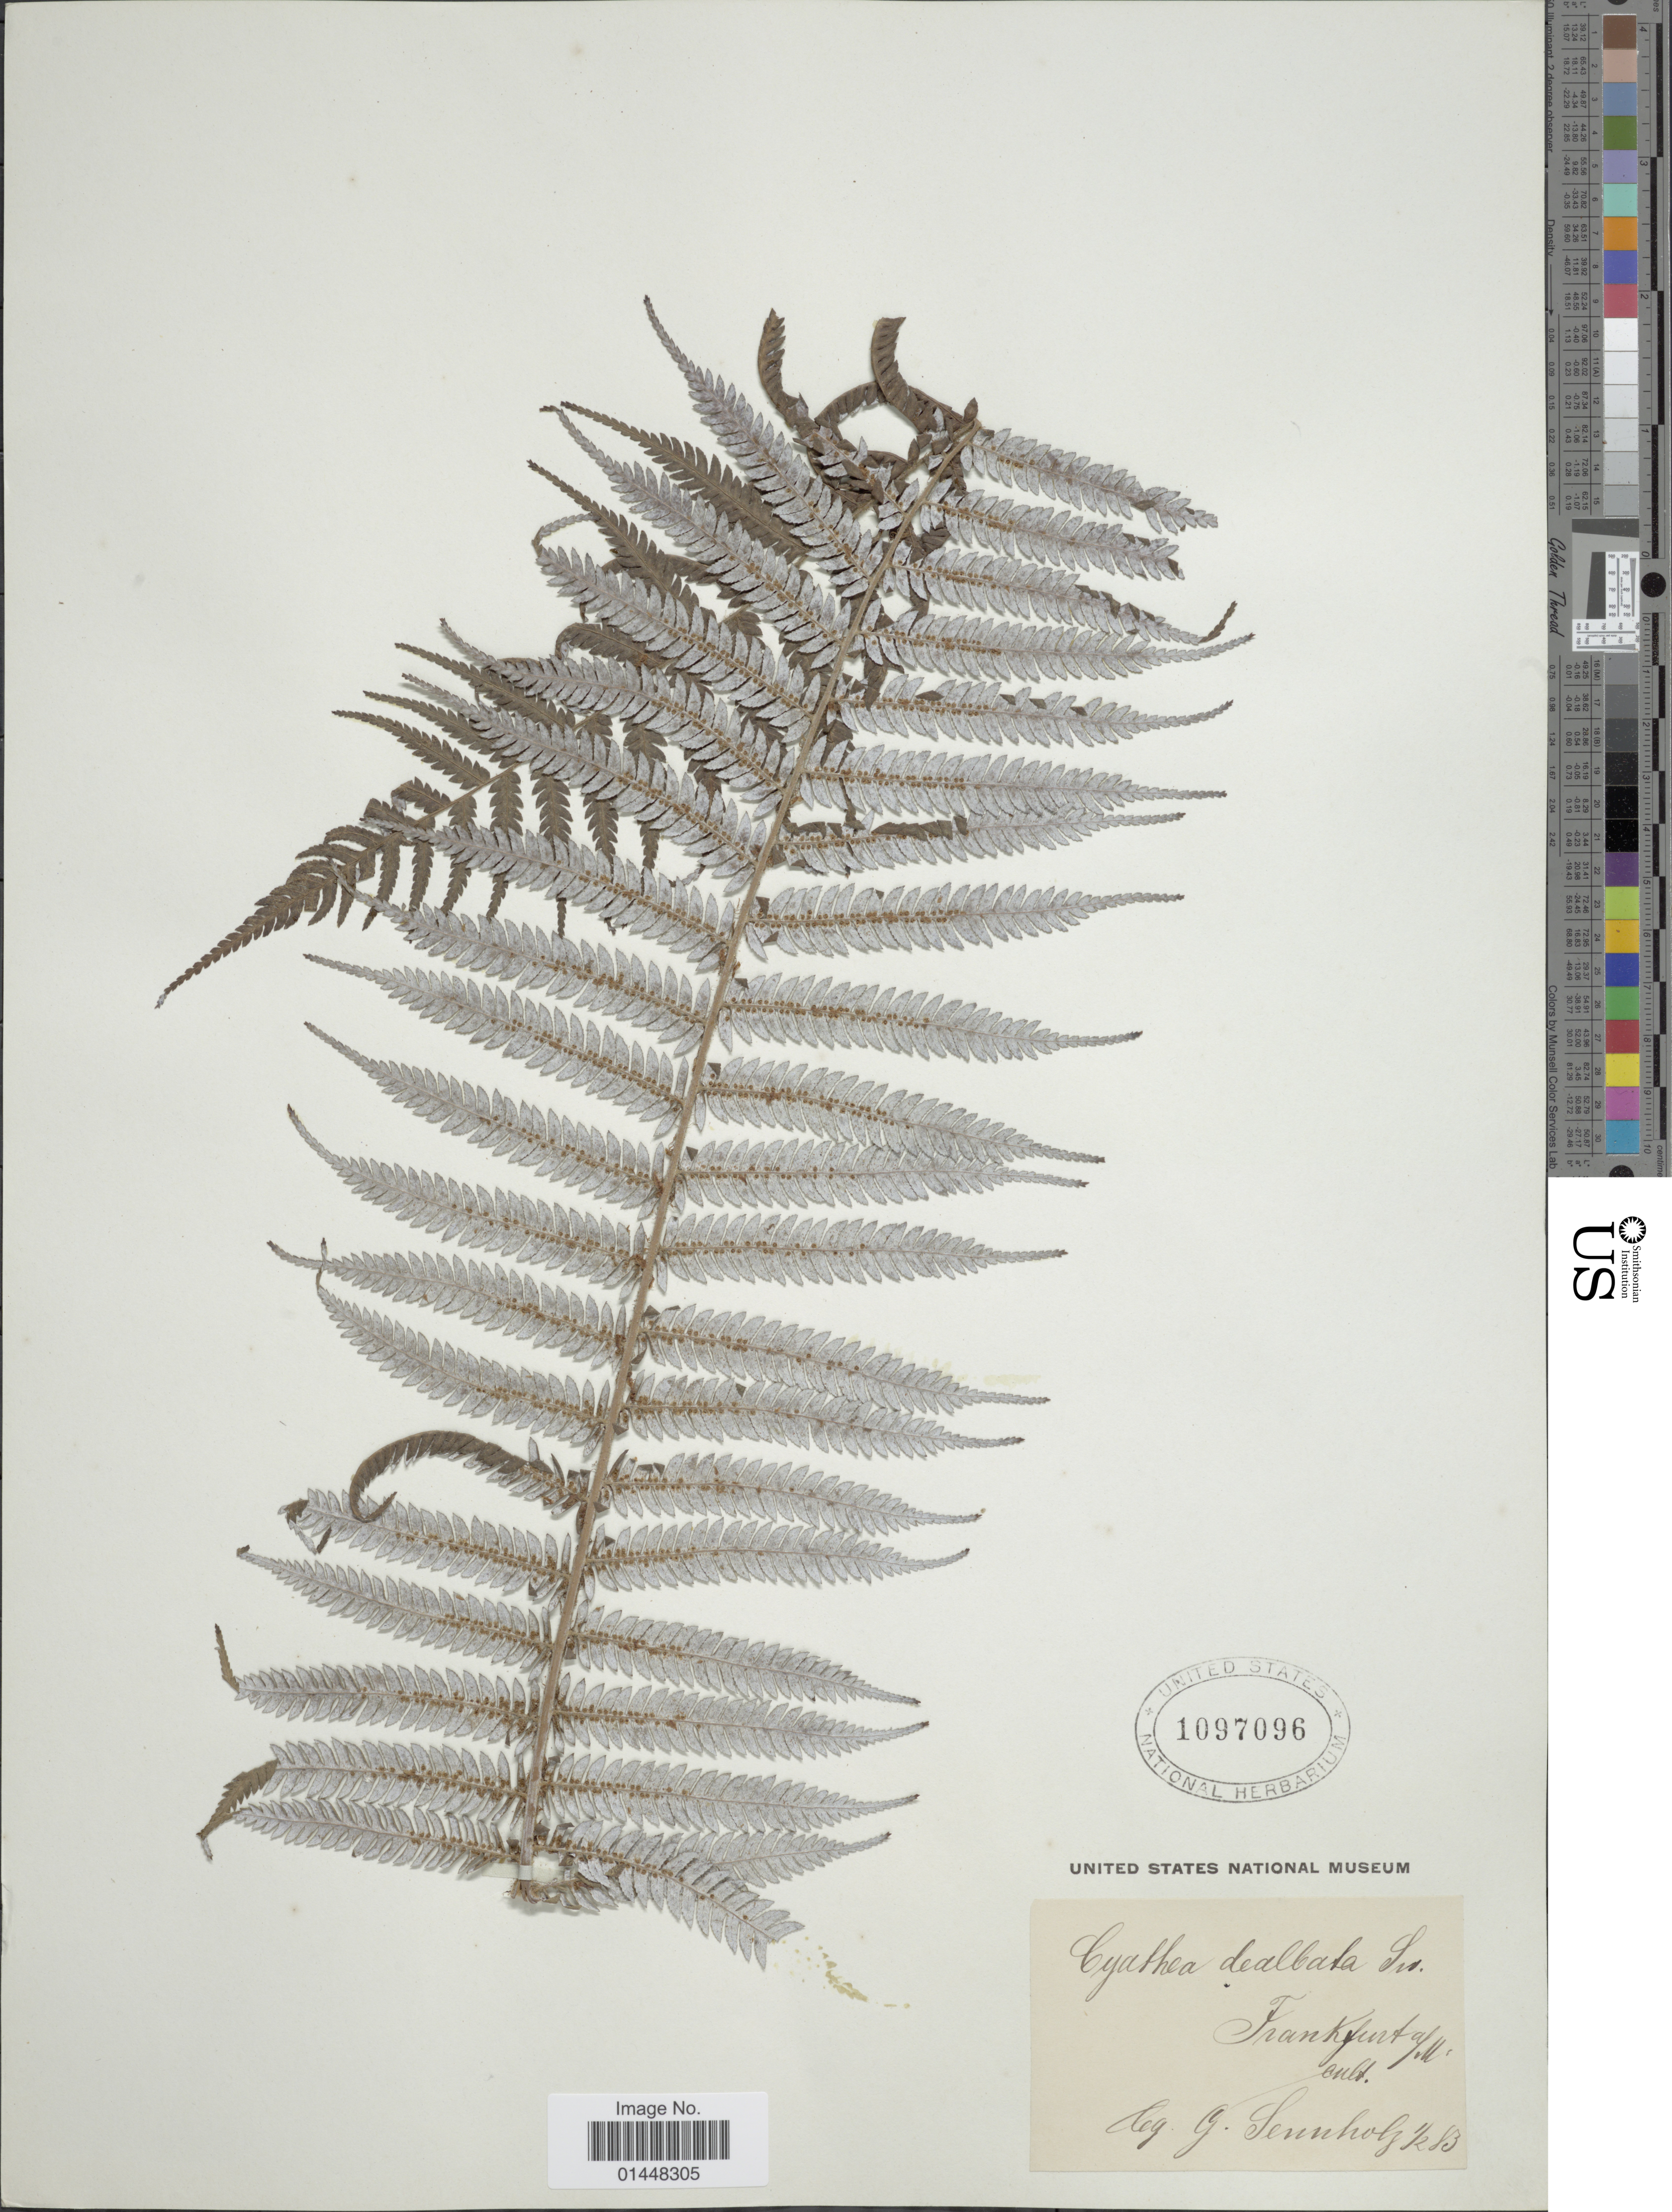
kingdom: Plantae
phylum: Tracheophyta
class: Polypodiopsida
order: Cyatheales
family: Cyatheaceae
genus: Cyathea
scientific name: Cyathea dealbata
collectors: G. Sennholz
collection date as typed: Transcribed d/m/y: 1/2/83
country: Germany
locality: Frankfurt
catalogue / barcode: US 1097096